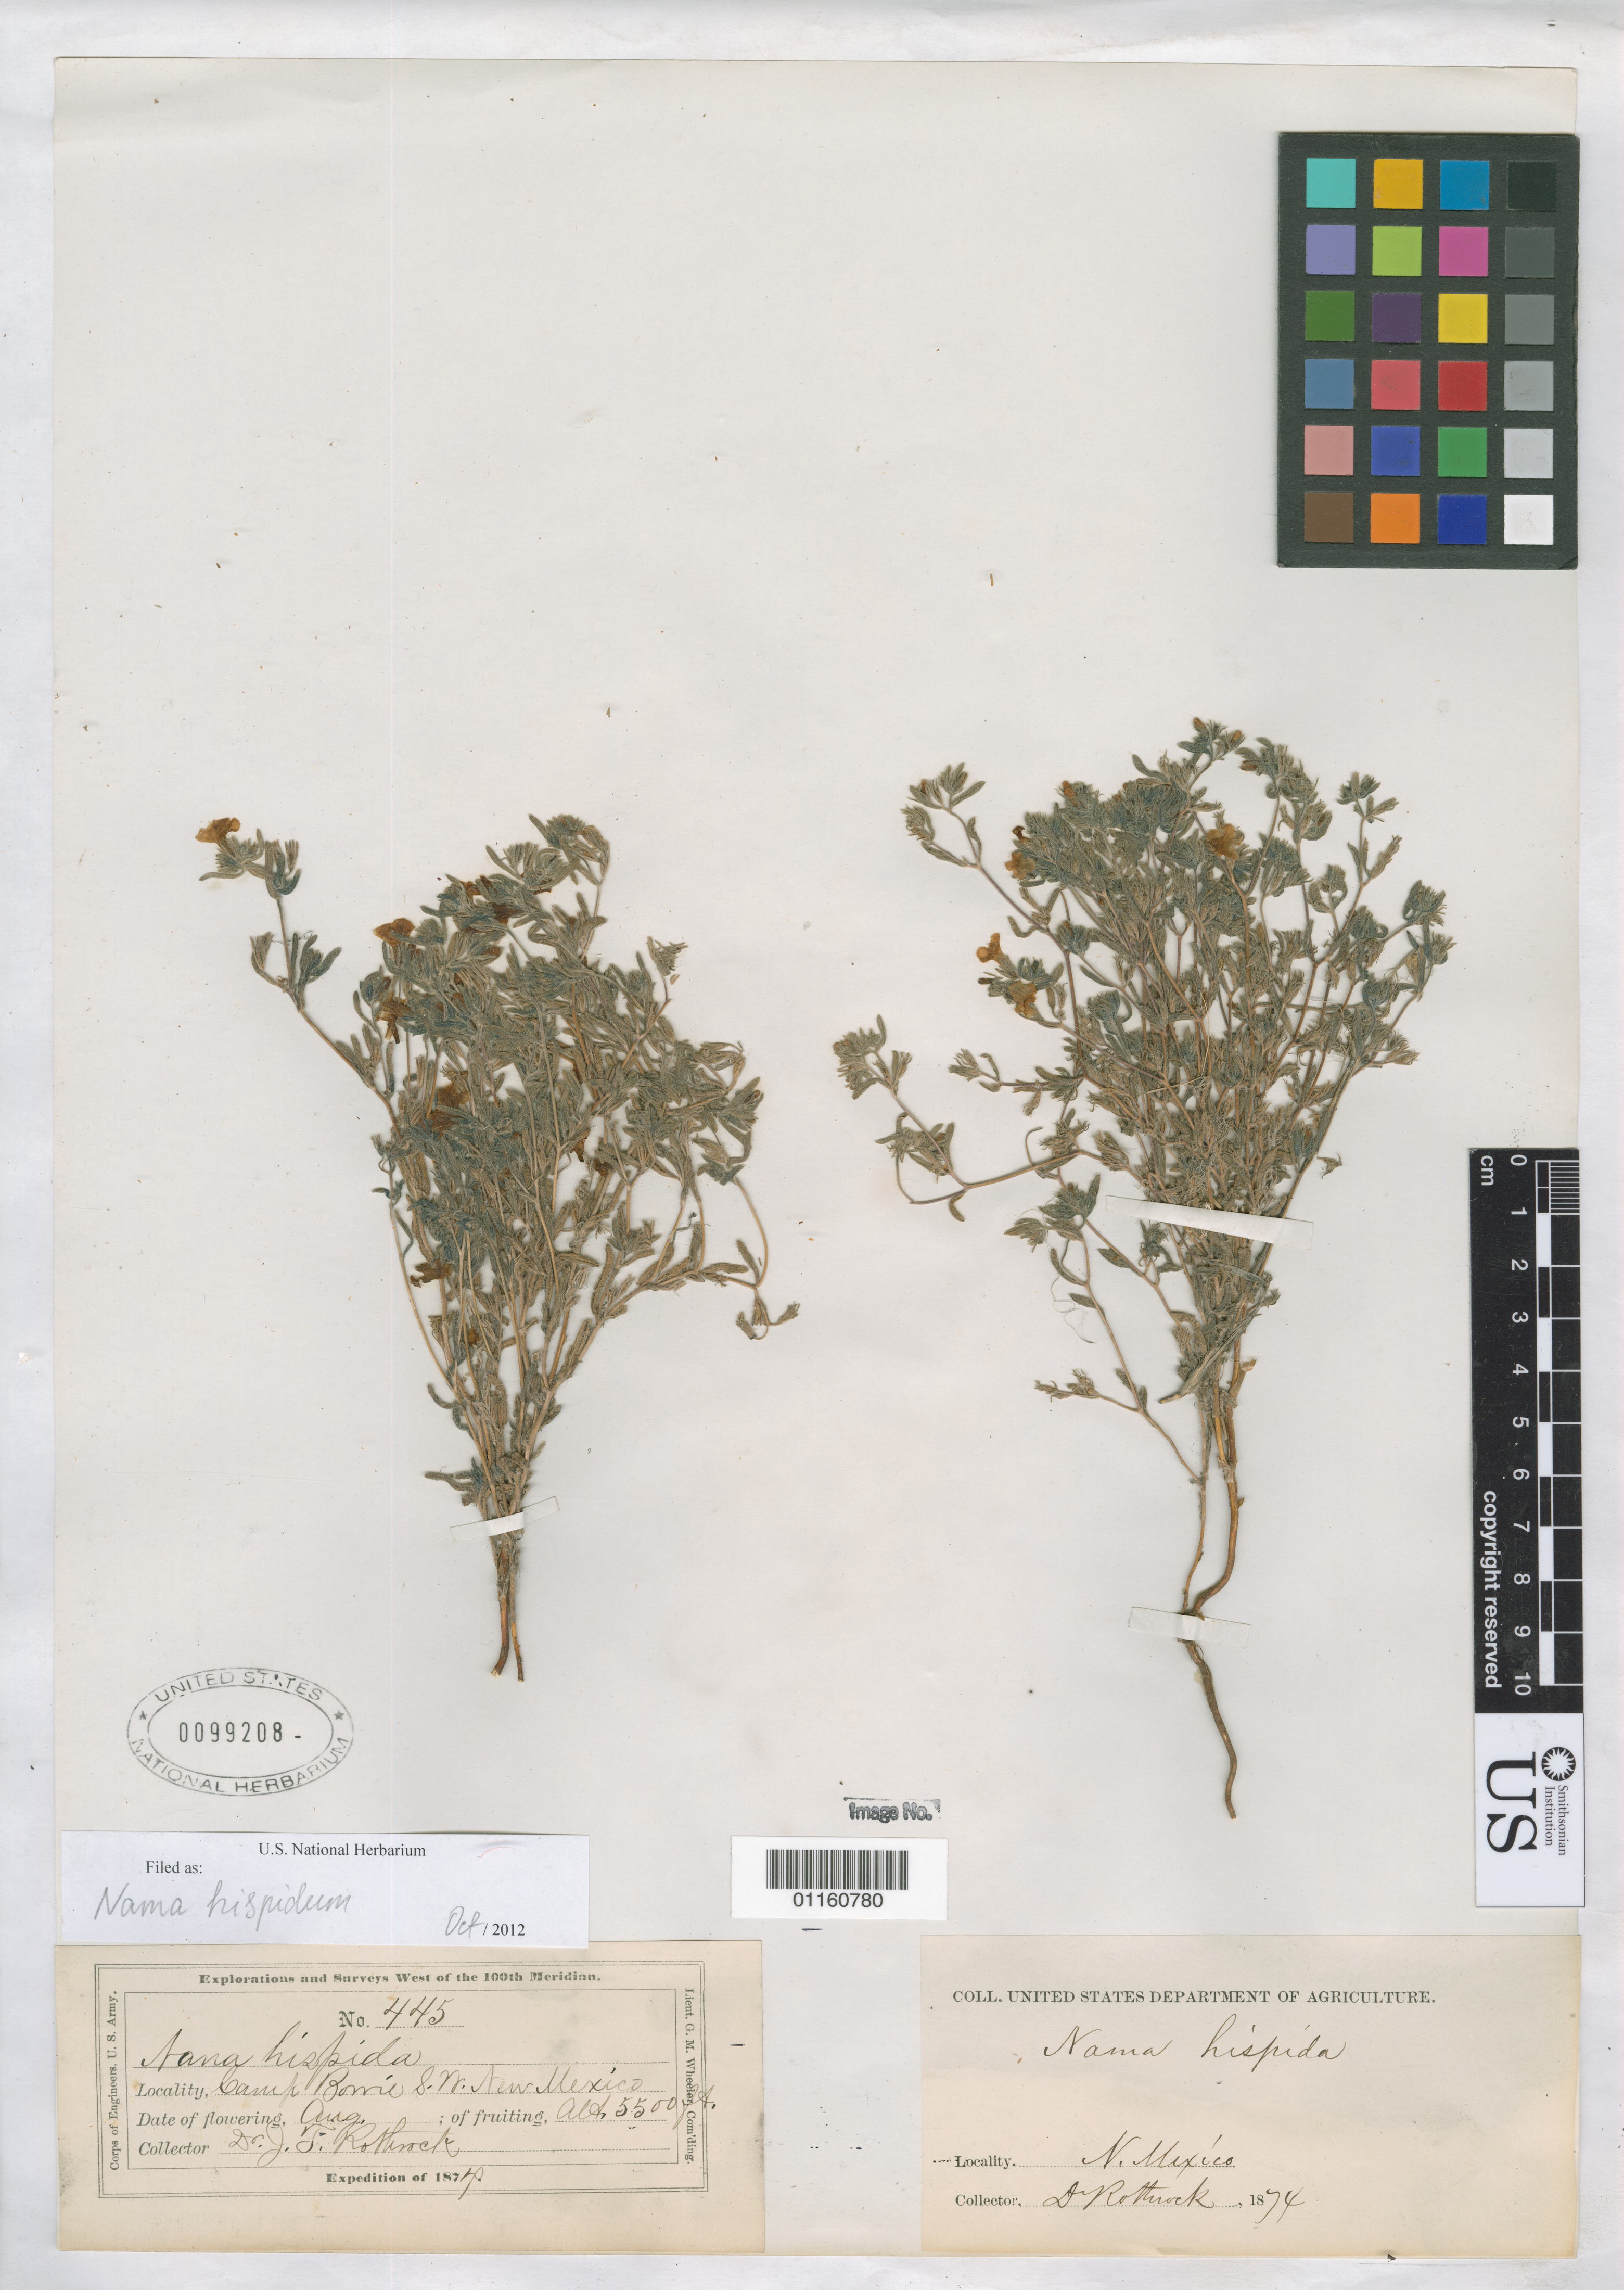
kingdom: Plantae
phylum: Tracheophyta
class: Magnoliopsida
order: Boraginales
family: Namaceae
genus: Nama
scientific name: Nama hispida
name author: A. Gray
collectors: J. T. Rothrock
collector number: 445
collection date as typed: Aug 1874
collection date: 1874-08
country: United States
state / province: New Mexico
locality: Camp Bowie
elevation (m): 1676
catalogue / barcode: US 99208